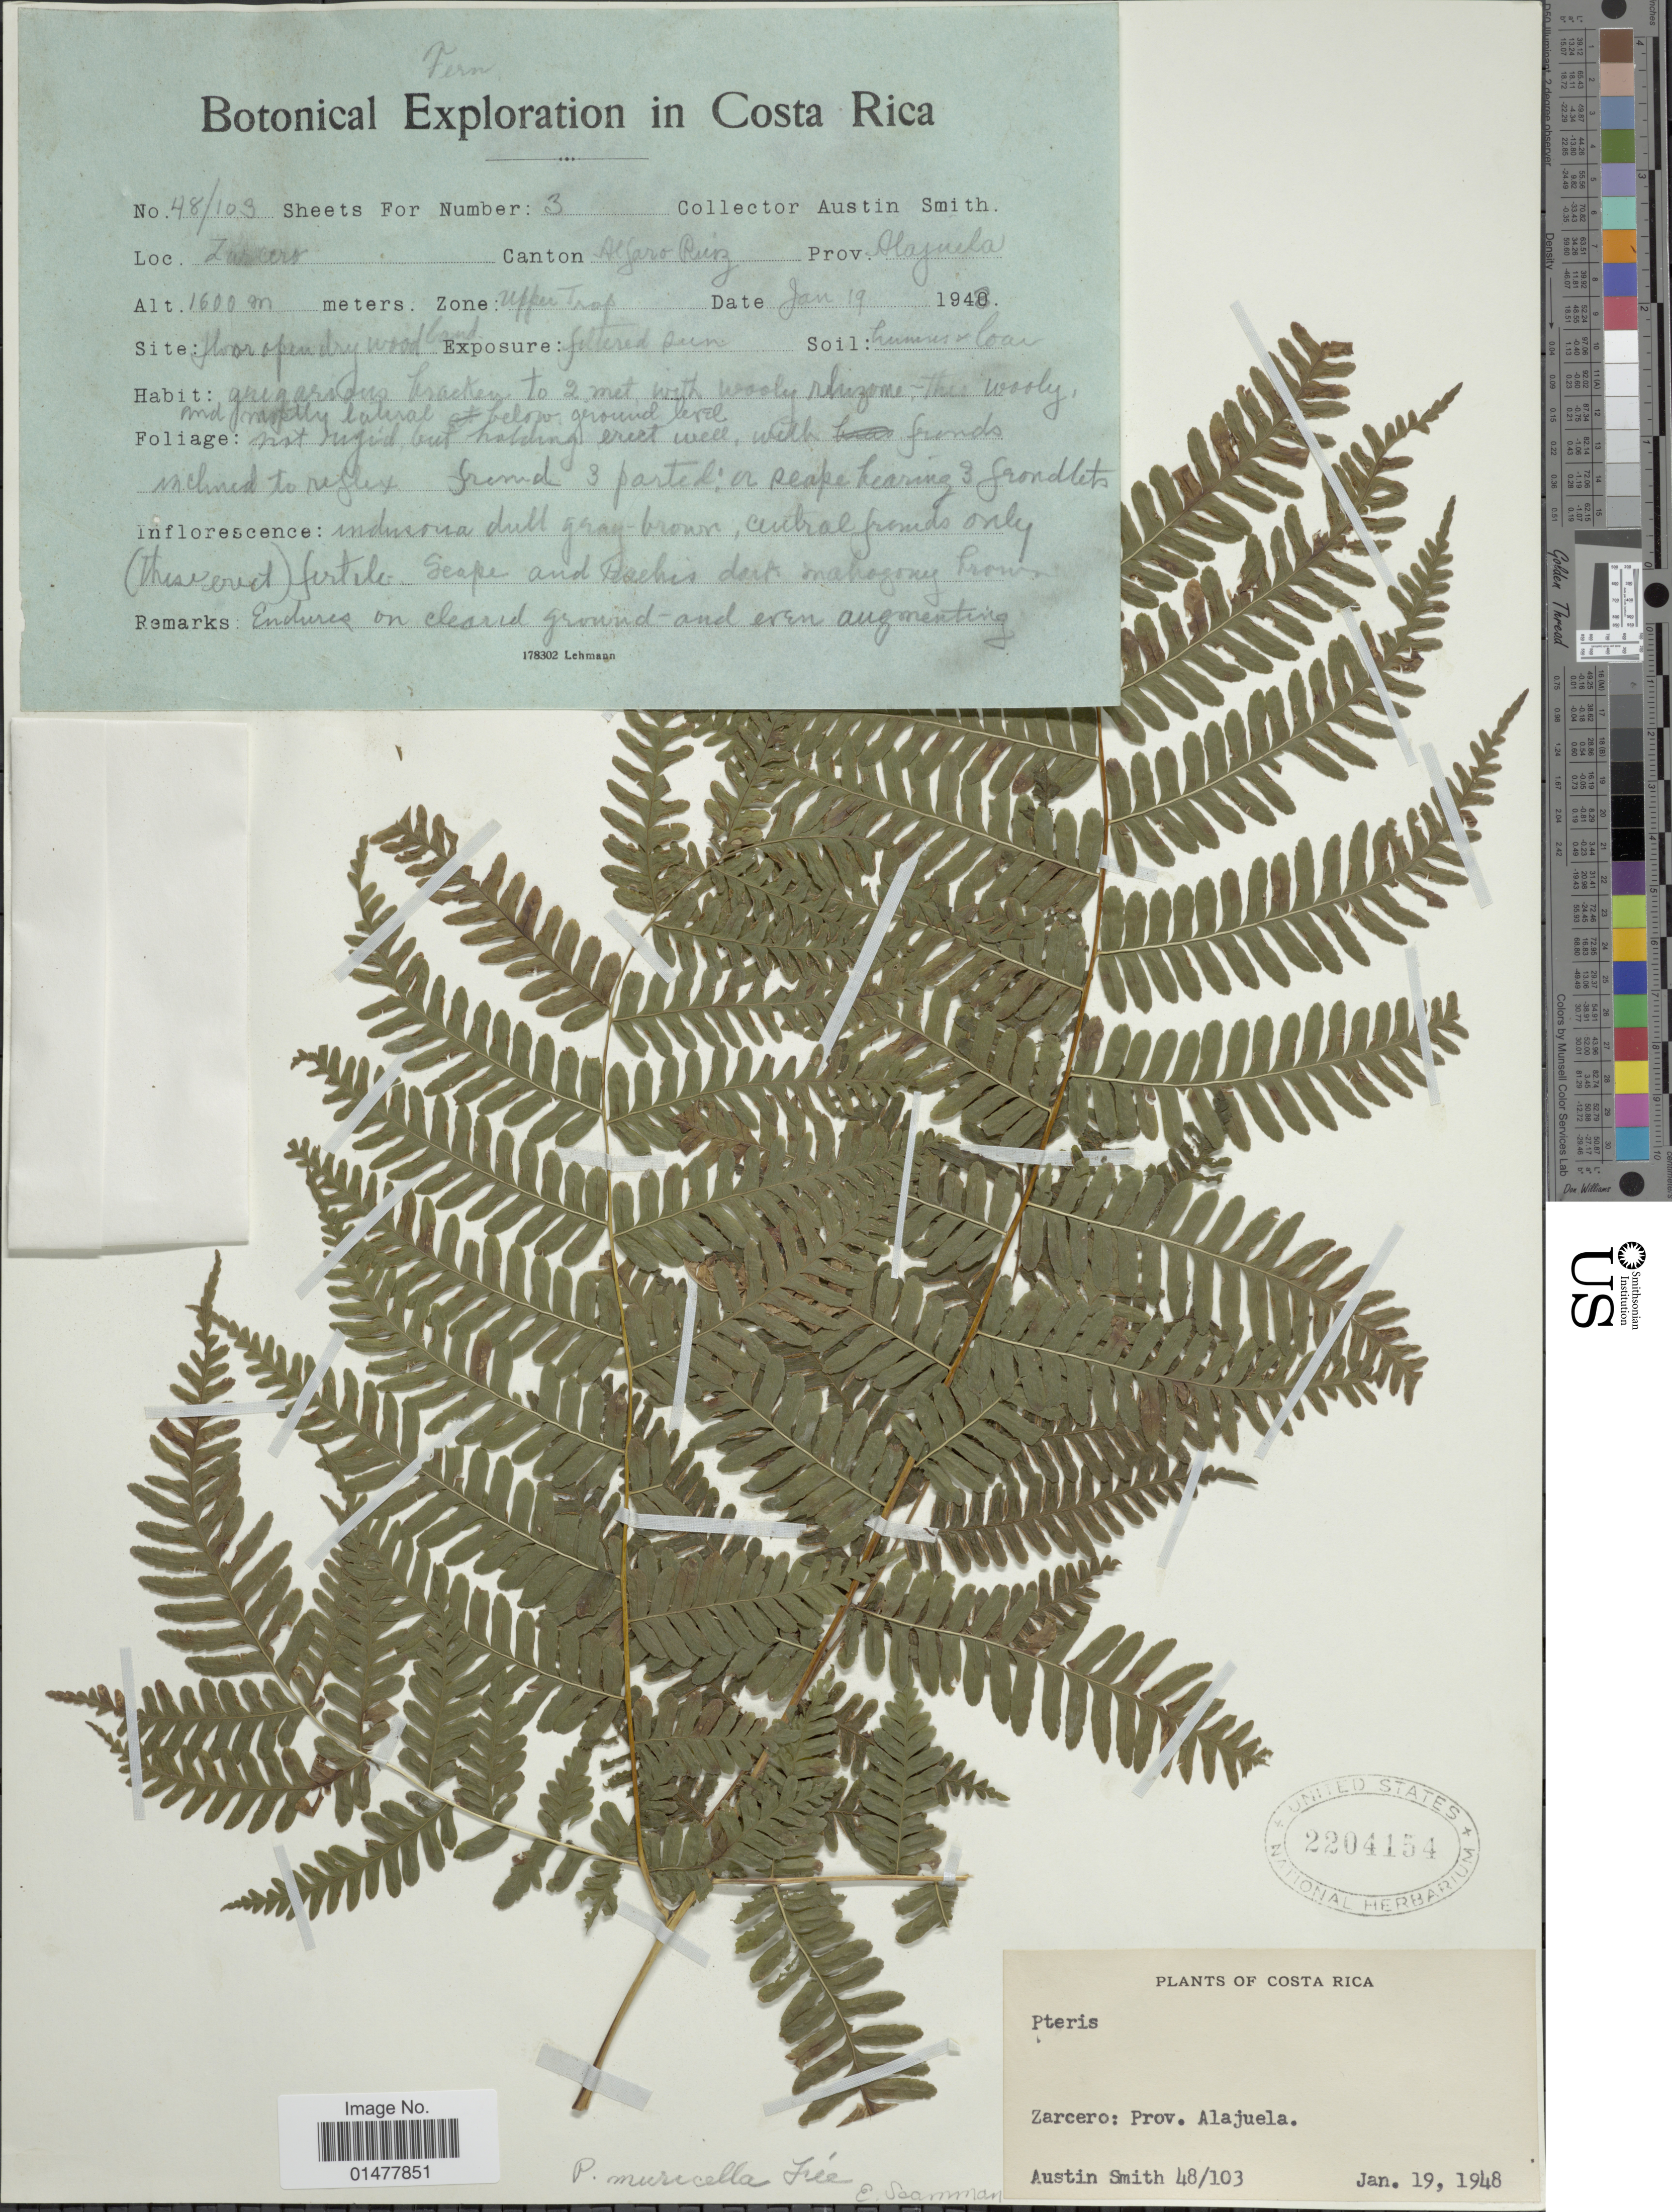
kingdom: Plantae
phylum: Tracheophyta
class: Polypodiopsida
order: Polypodiales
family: Pteridaceae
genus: Pteris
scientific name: Pteris muricella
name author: Fée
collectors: Aust P. Smith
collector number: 48/103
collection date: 1942-01-19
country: Costa Rica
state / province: Alajuela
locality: Zarcero, Alfaro Ruiz canton, prov. Alajuela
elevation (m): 1600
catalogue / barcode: US 2204154